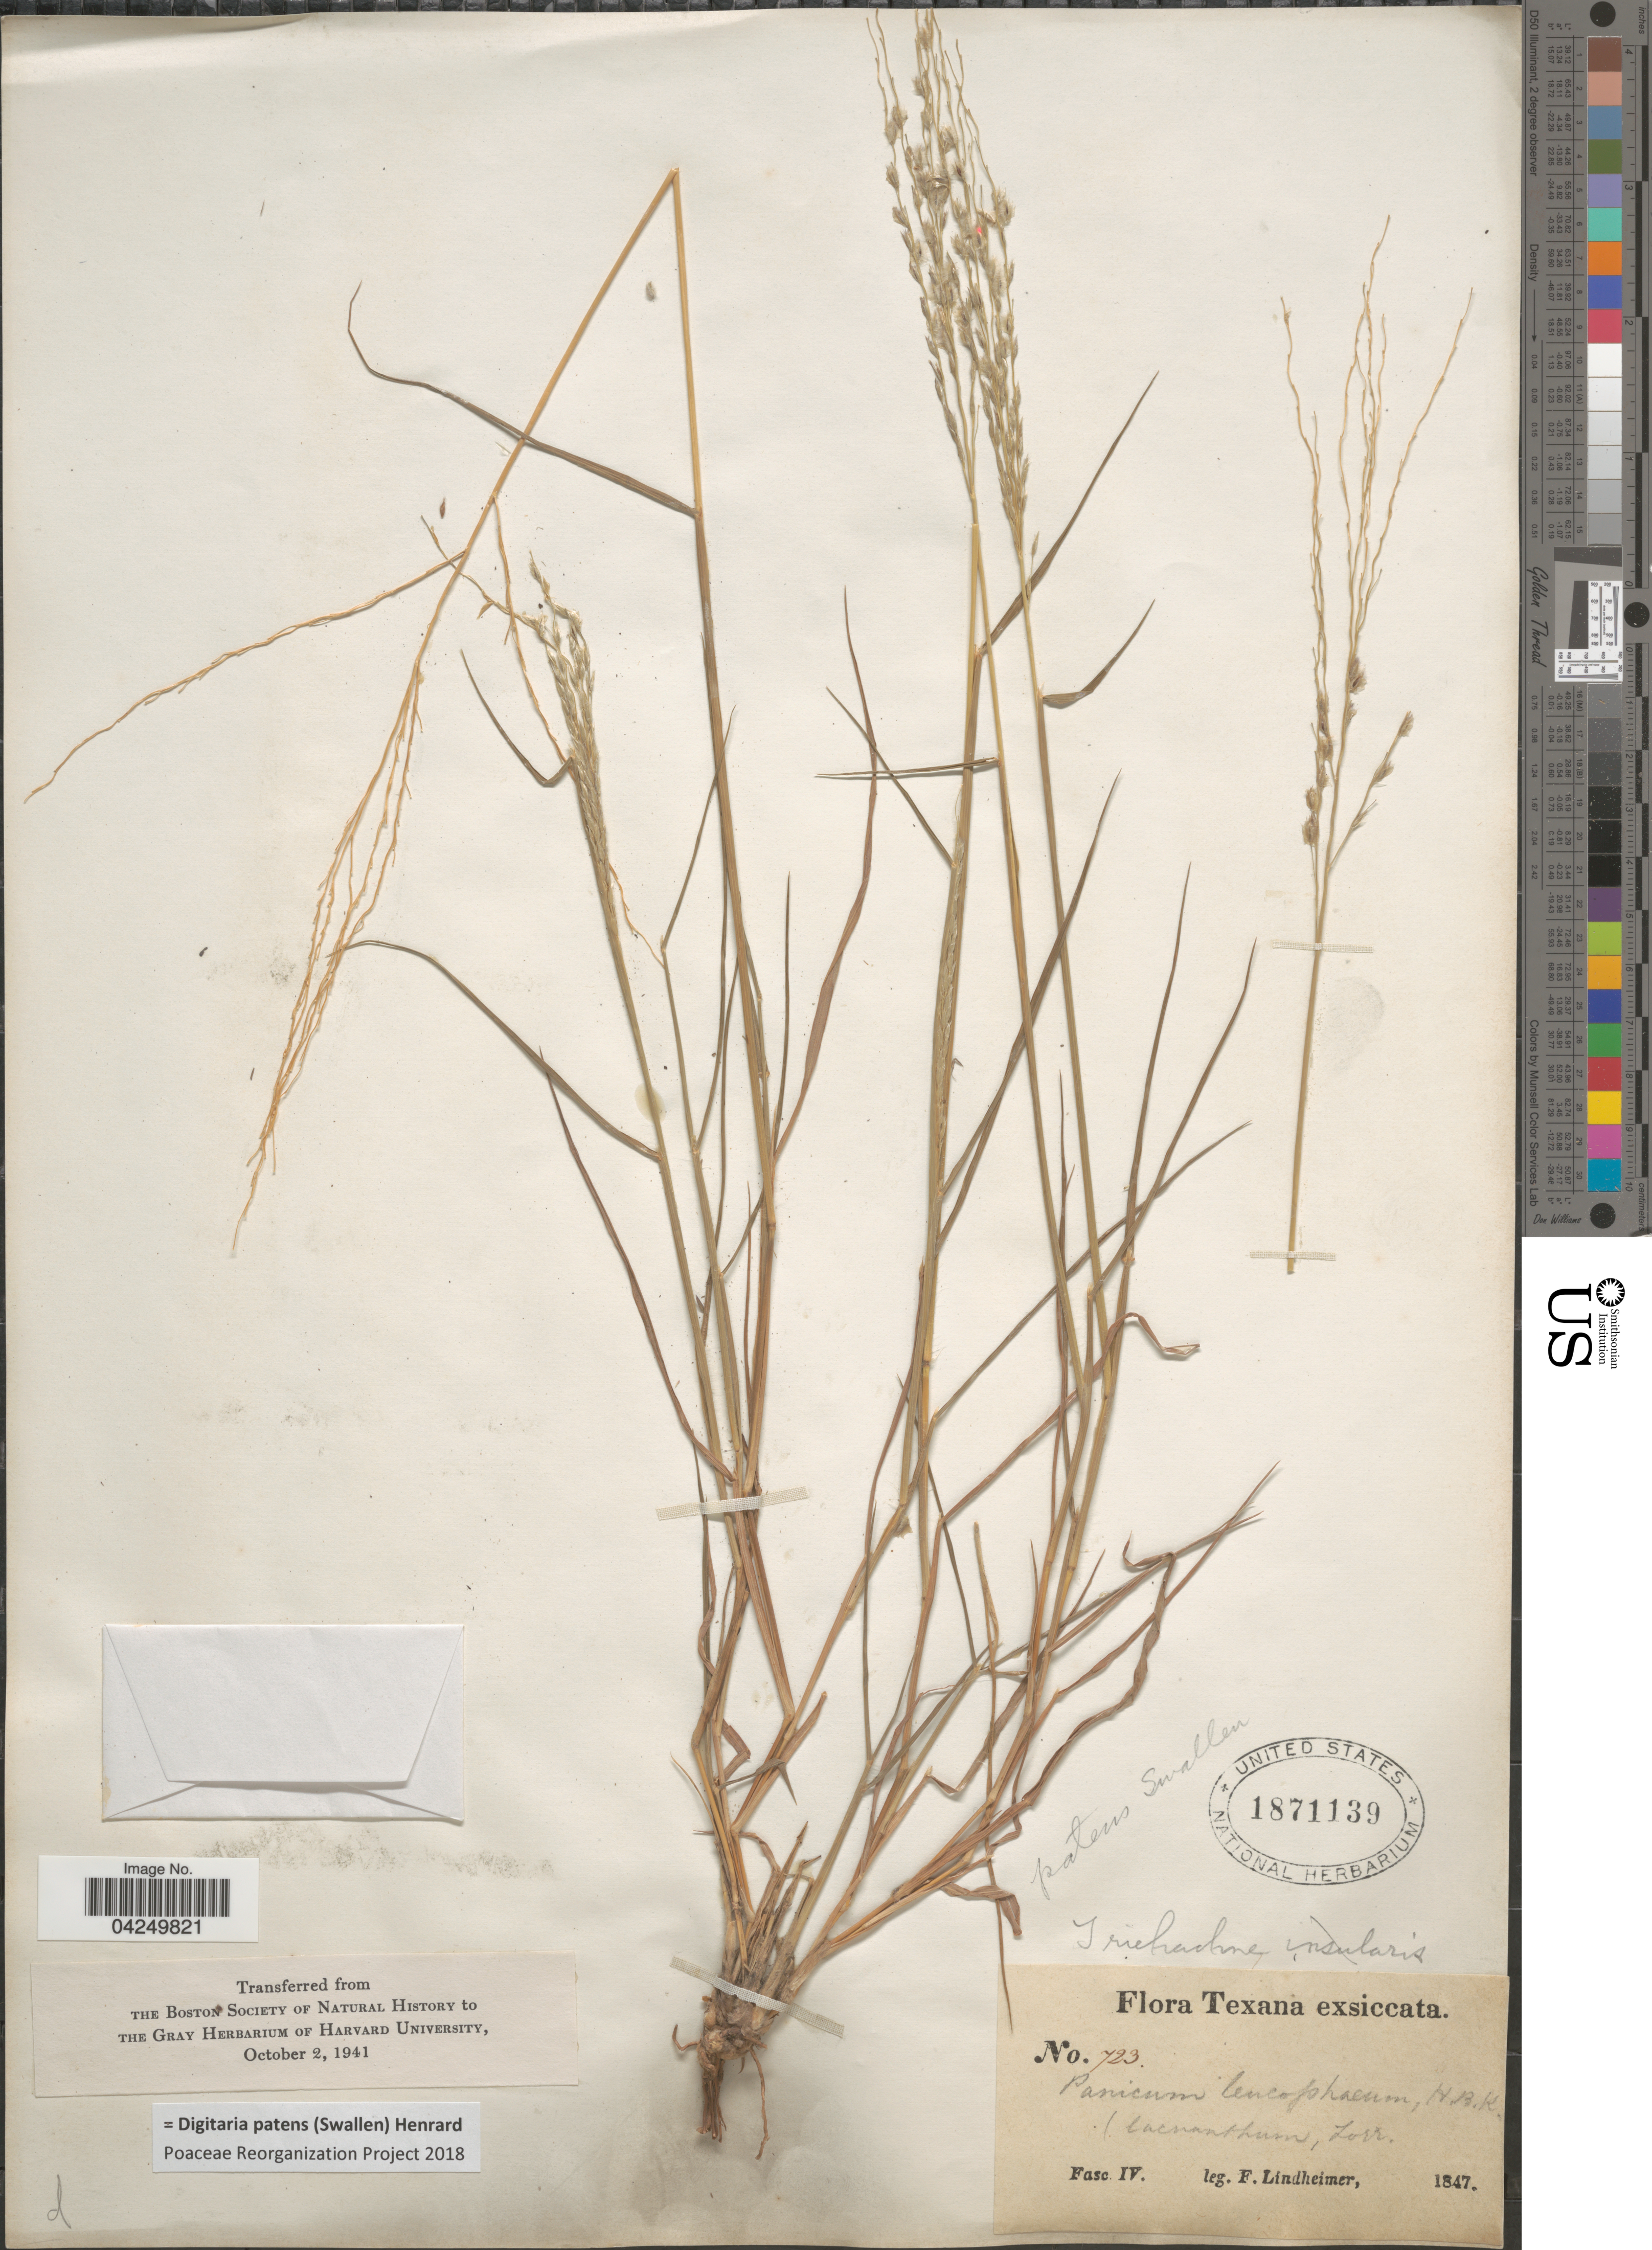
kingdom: Plantae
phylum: Tracheophyta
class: Liliopsida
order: Poales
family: Poaceae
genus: Digitaria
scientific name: Digitaria patens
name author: (Swallen) Henr.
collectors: F. Lindheimer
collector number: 723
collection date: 1847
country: United States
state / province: Texas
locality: Fasc. IV.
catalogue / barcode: US 1871139